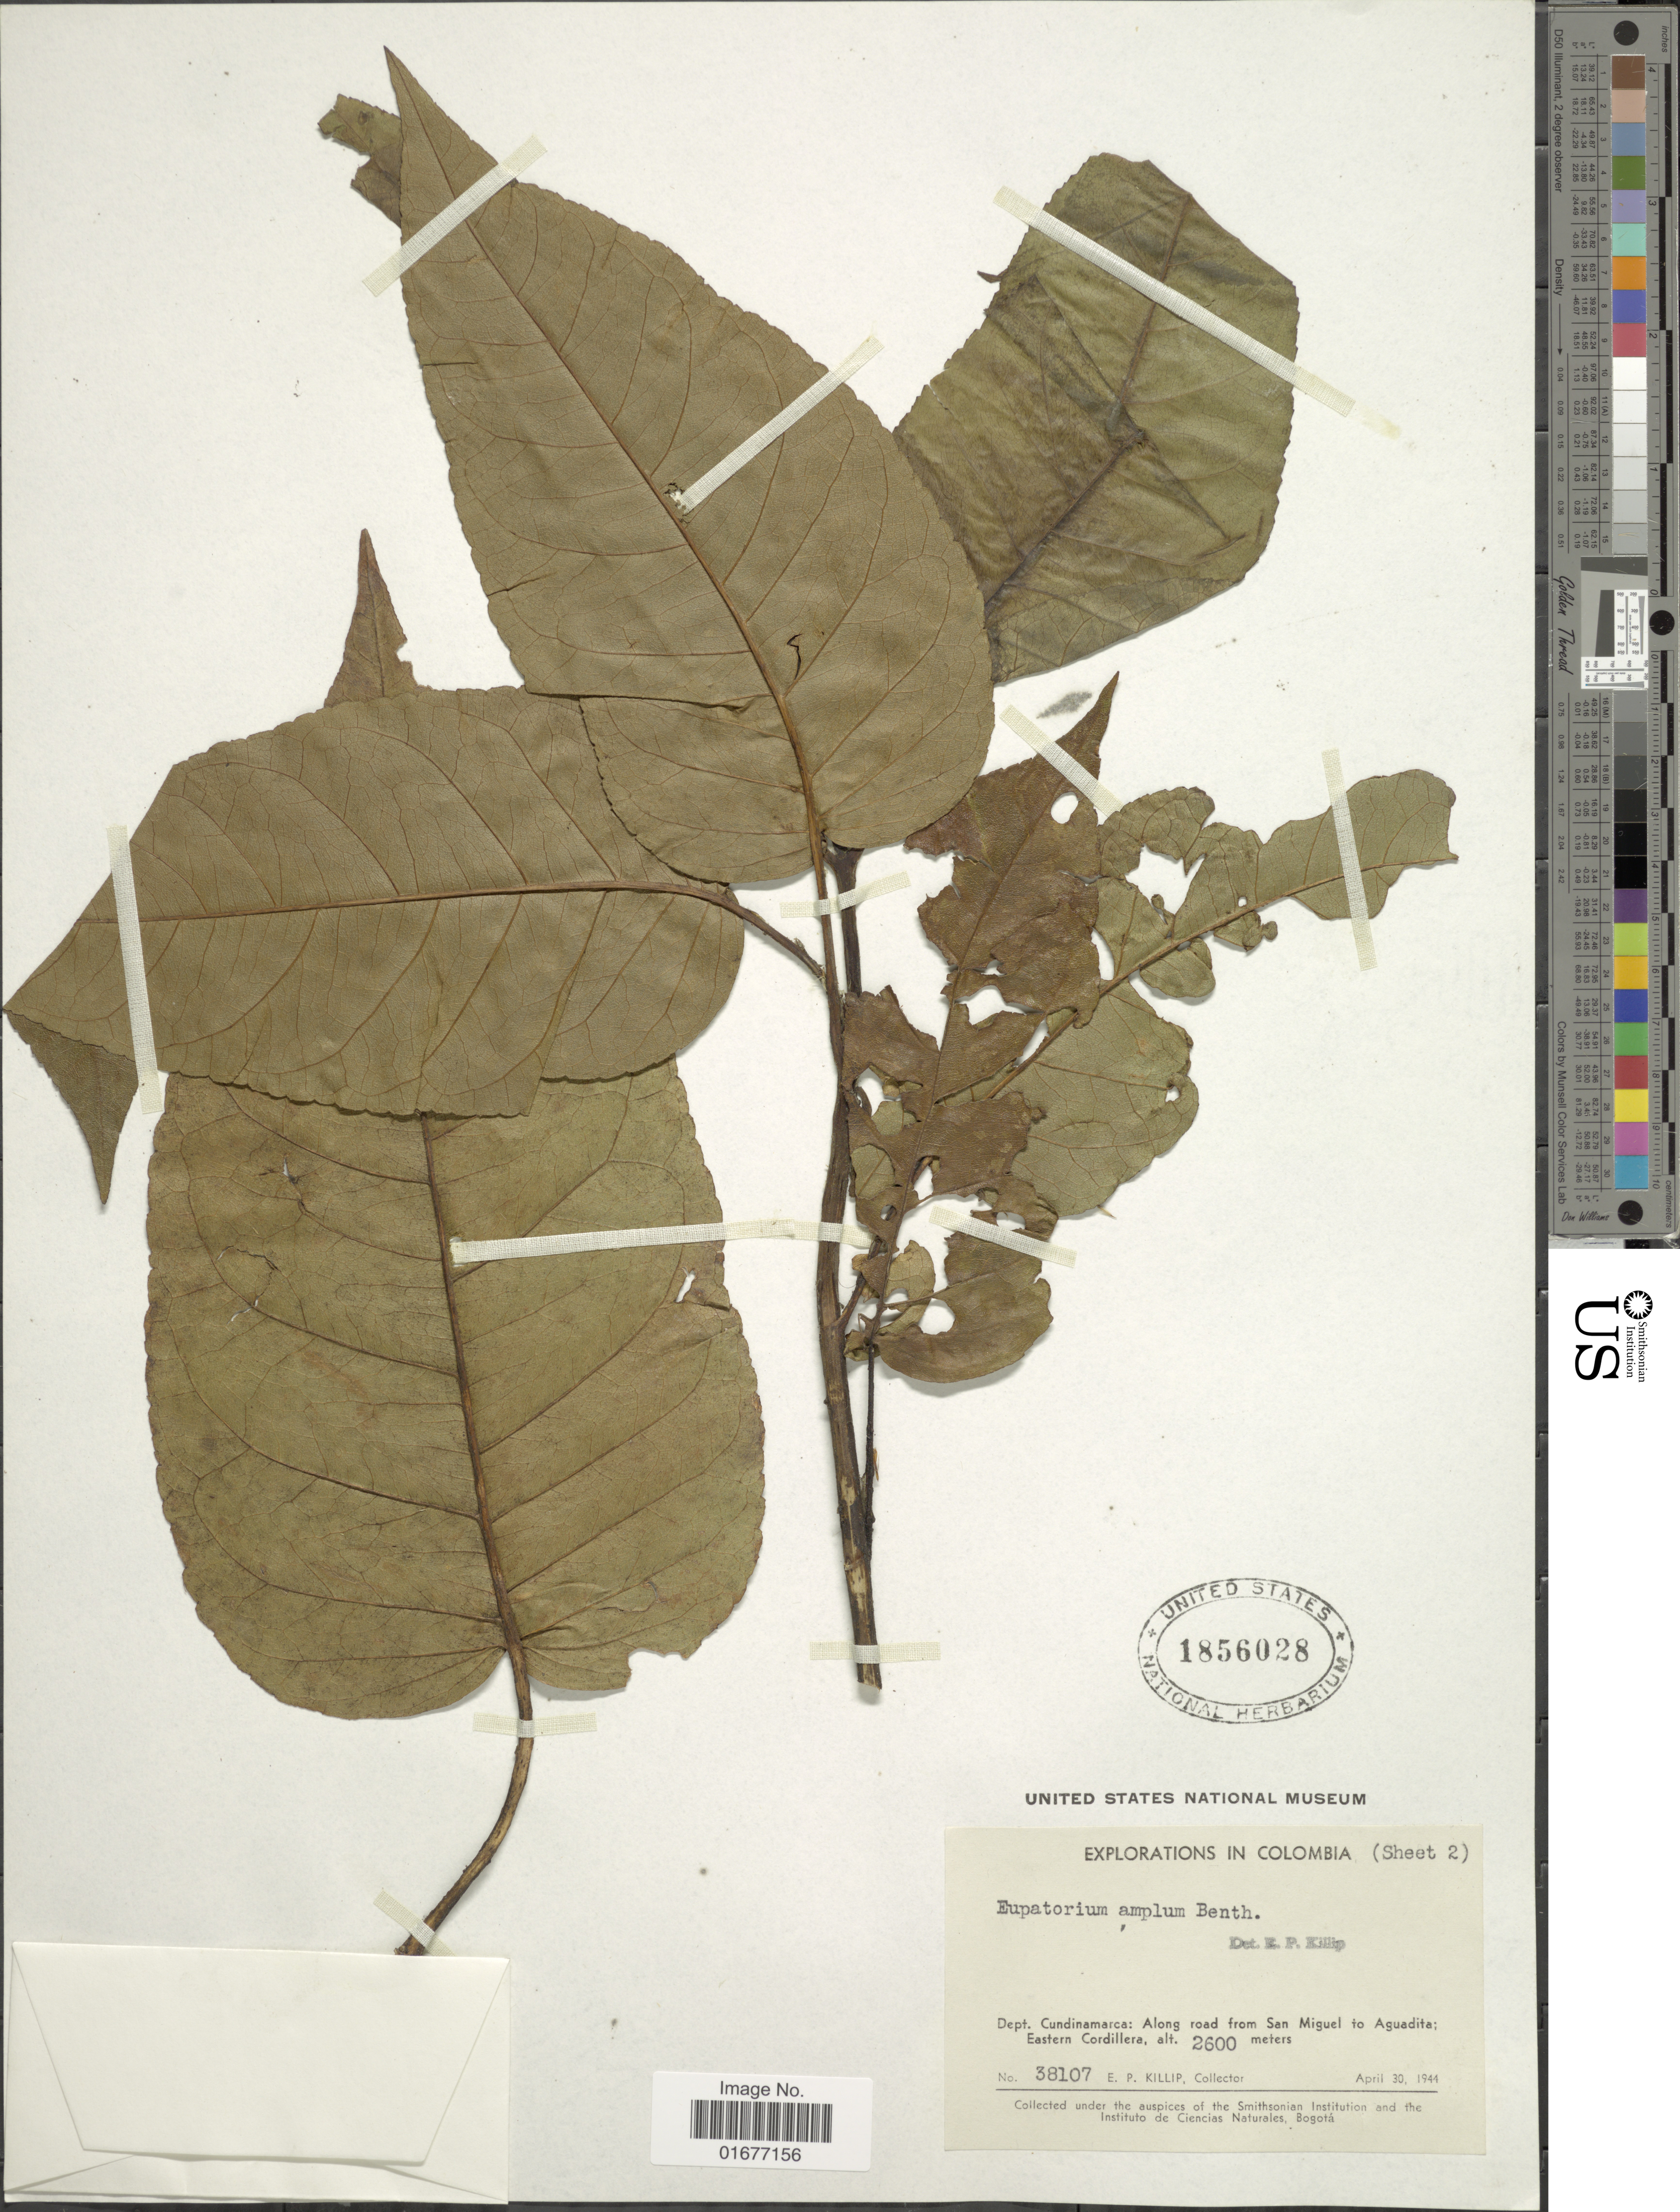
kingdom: Plantae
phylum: Tracheophyta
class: Magnoliopsida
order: Asterales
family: Asteraceae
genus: Ageratina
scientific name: Ageratina ampla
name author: (Benth.) R.M. King & H. Rob.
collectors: E. P. Killip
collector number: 38107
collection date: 1944-04-30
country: Colombia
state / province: Cundinamarca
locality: Along road from San Miguel to Aguadita; Eastern Cordillera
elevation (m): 2600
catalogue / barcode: US 1856028